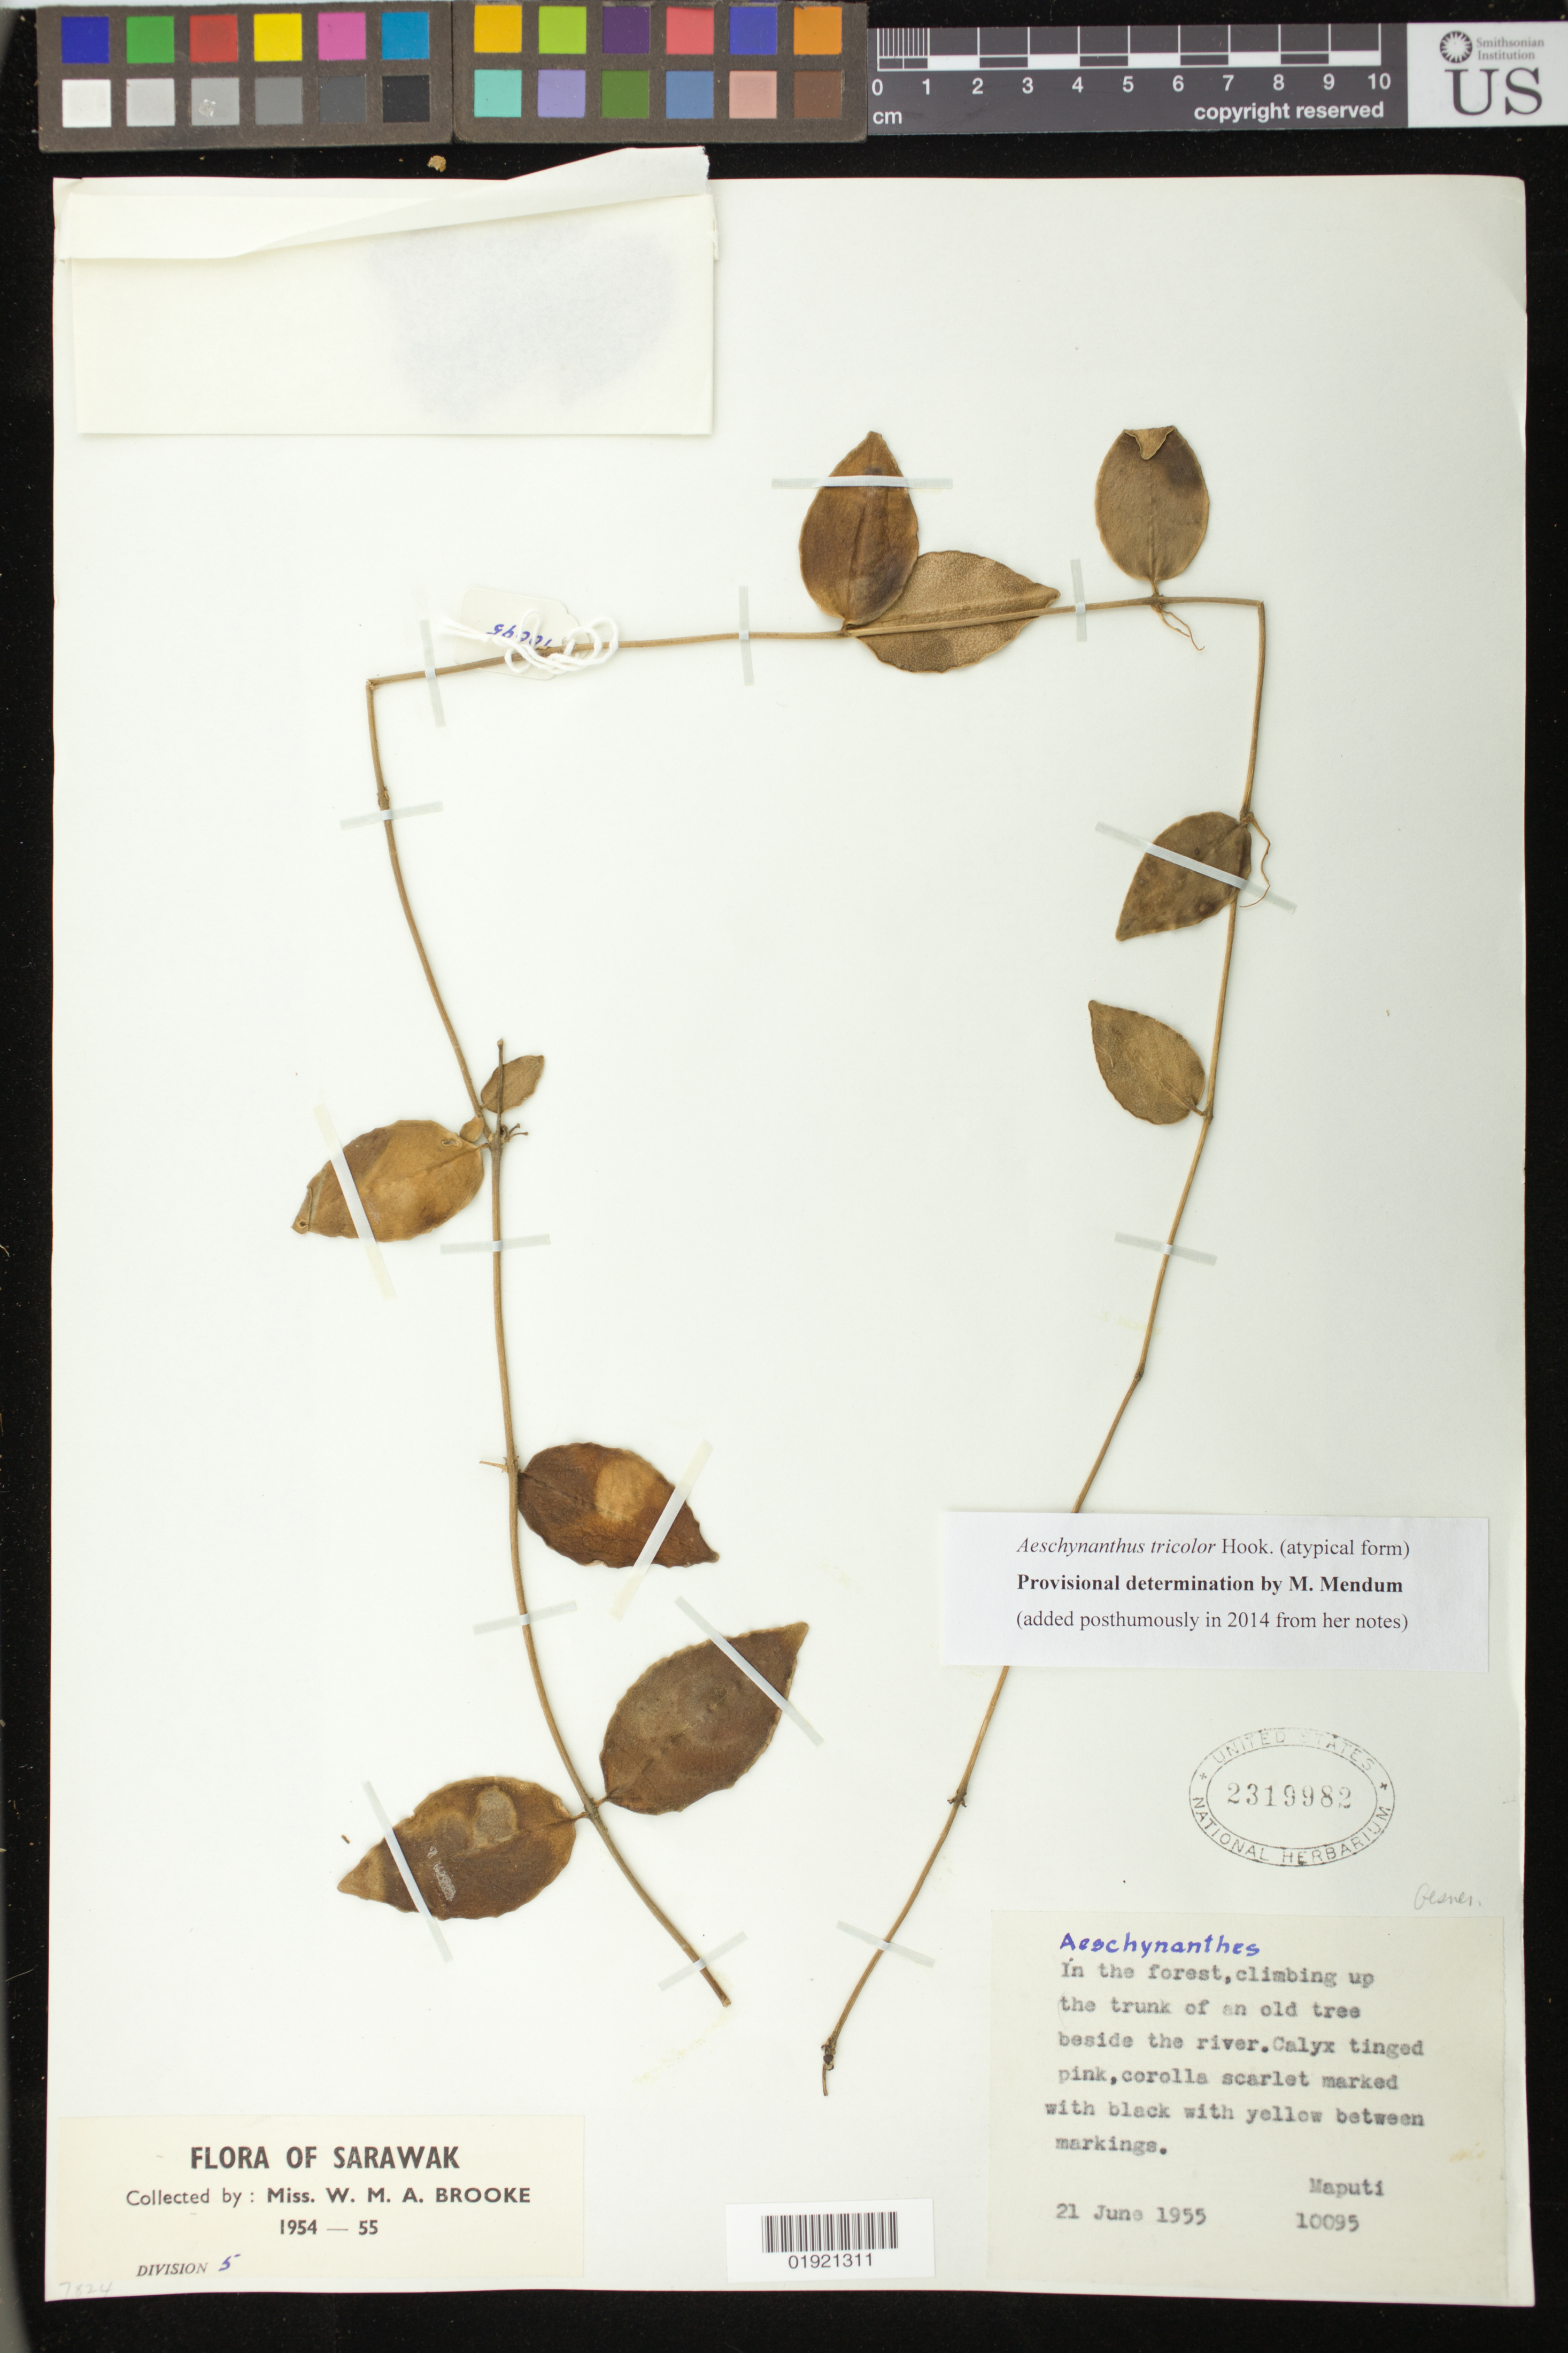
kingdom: Plantae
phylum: Tracheophyta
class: Magnoliopsida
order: Lamiales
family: Gesneriaceae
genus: Aeschynanthus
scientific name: Aeschynanthus tricolor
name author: Hook.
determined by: Mendum, Mary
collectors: W. Brooke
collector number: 10095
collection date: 1955-06-21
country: Malaysia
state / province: Sarawak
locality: Sarawak. Maputi.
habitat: In the forest, climbing up the trunk of an old tree beside the river.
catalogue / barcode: US 2319982